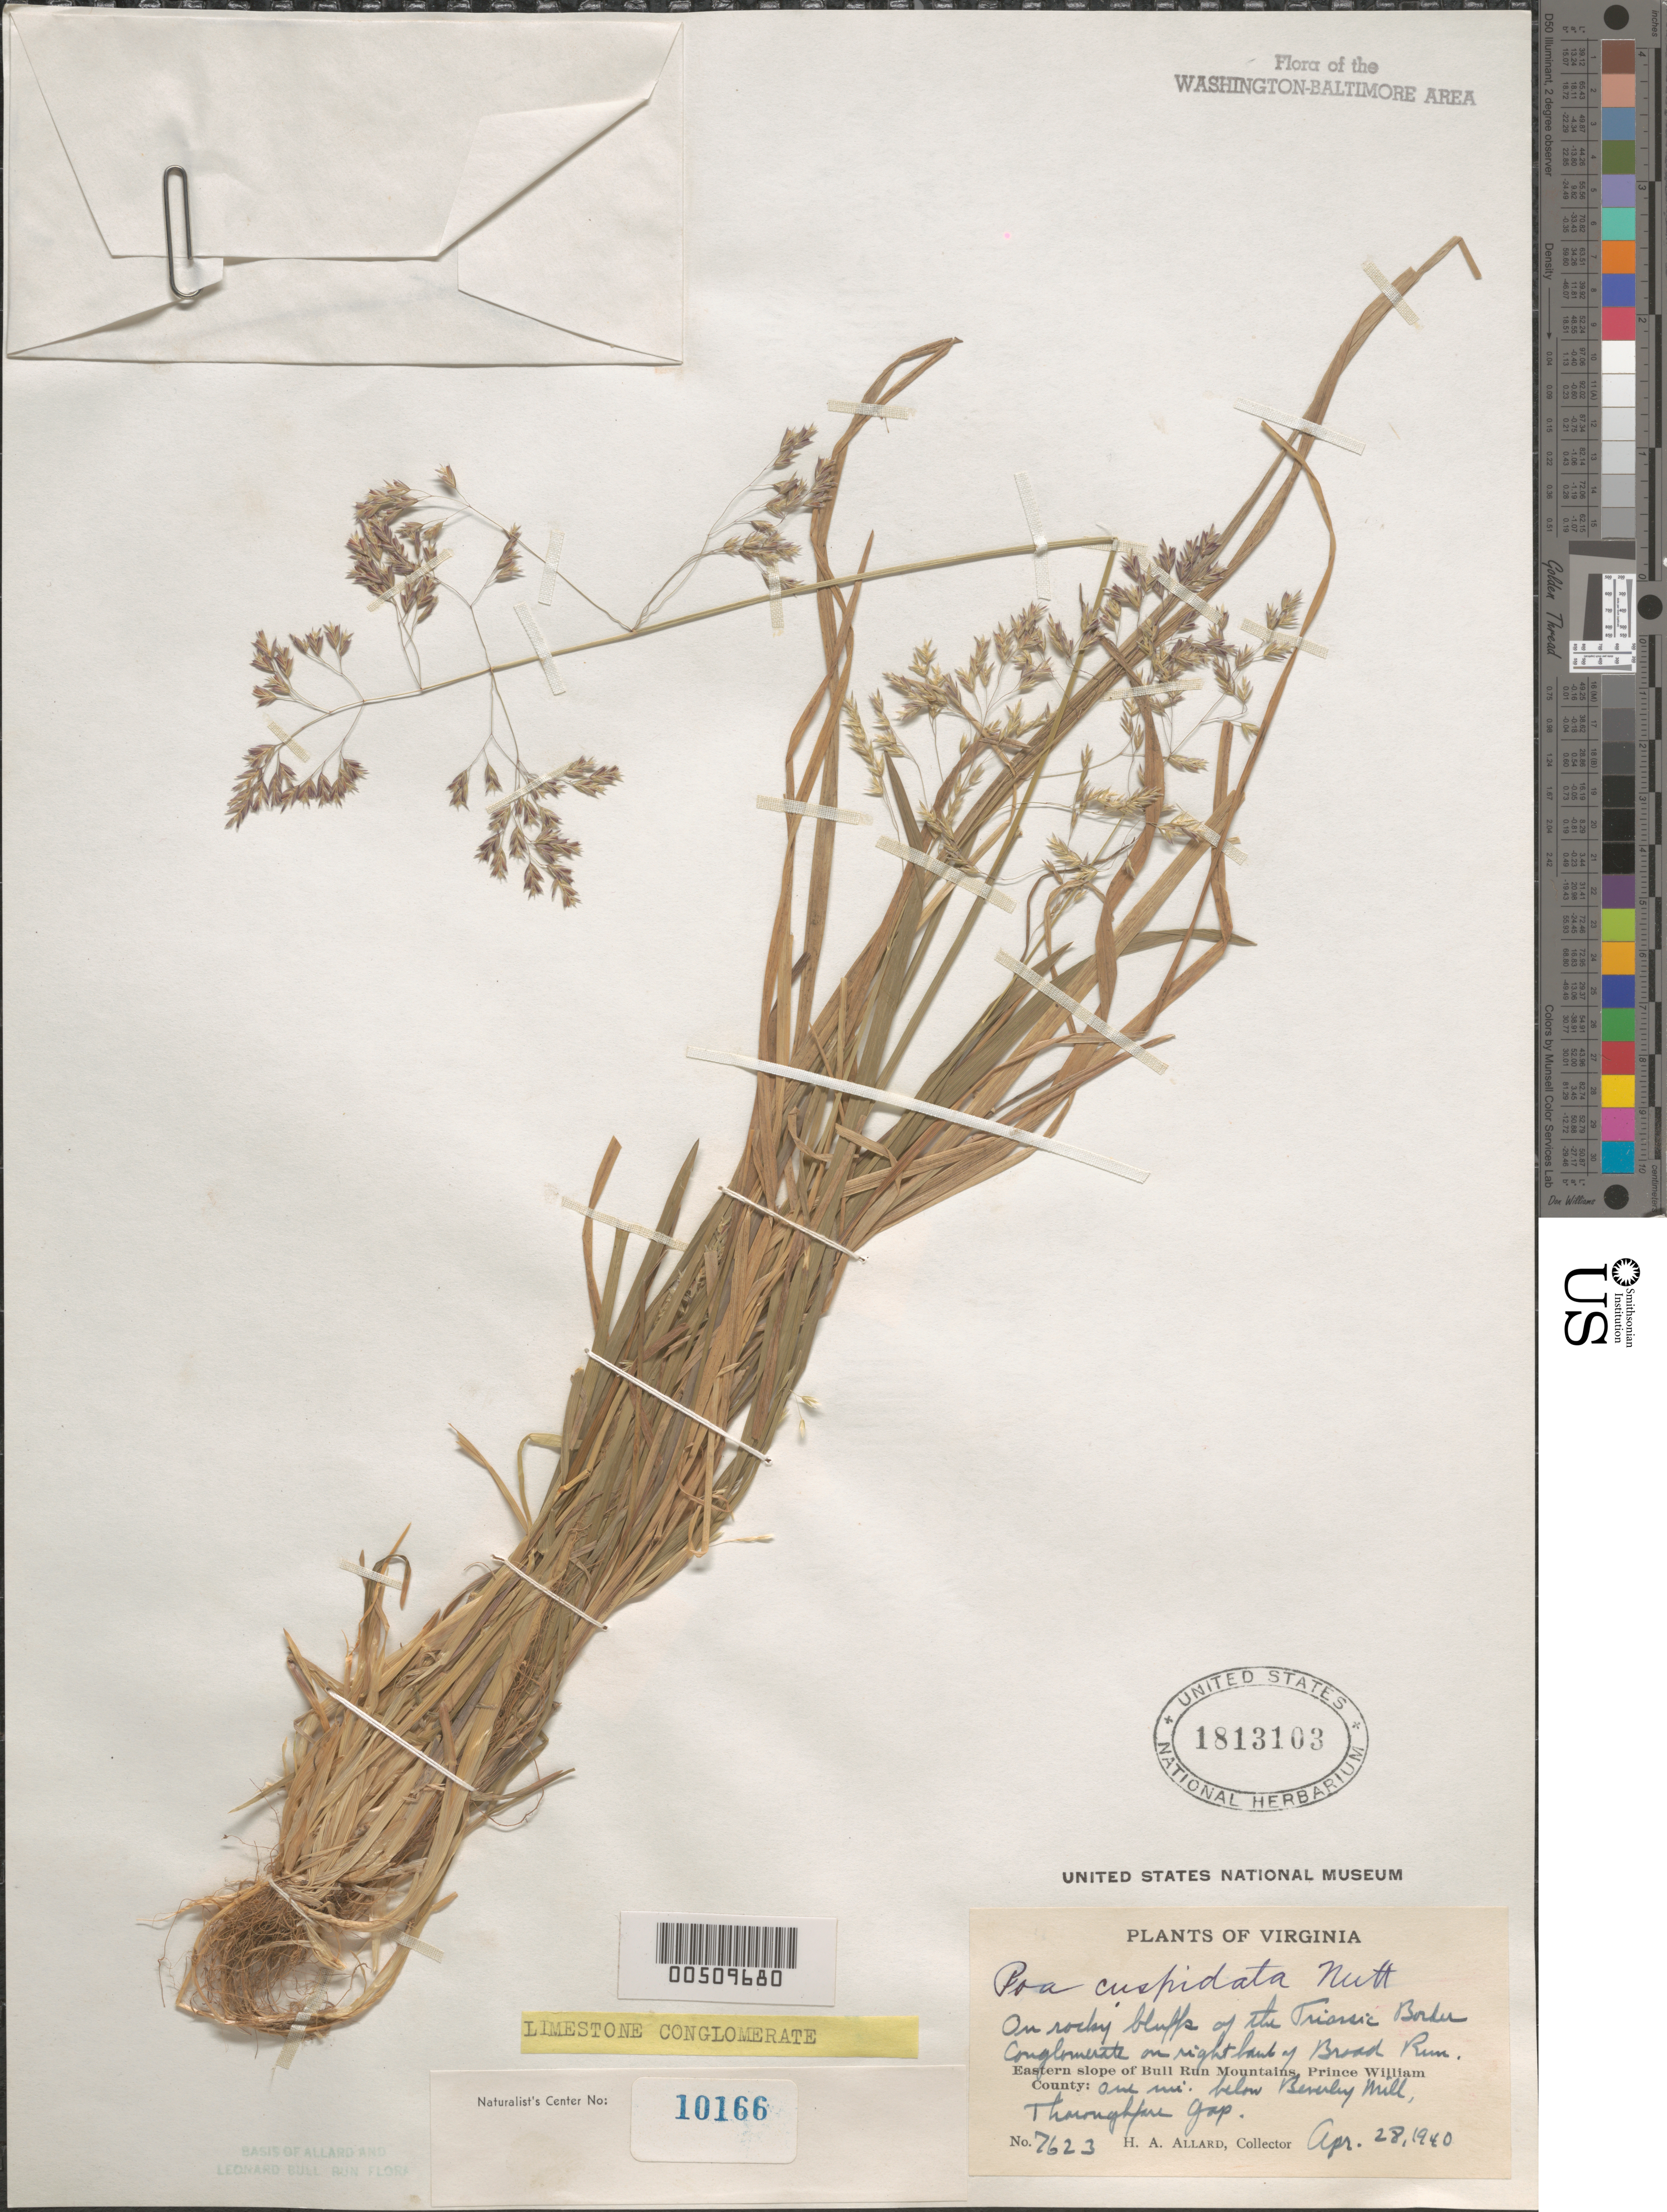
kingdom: Plantae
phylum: Tracheophyta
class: Liliopsida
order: Poales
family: Poaceae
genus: Poa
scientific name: Poa cuspidata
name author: Nutt.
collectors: H. A. Allard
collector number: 7623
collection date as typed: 28 Apr 1940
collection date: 1940-04-28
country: United States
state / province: Virginia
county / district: Prince William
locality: Bull Run Mts., Thorougfare Gap, below Beverley Mill Bull Run Mts.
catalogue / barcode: US 1813103